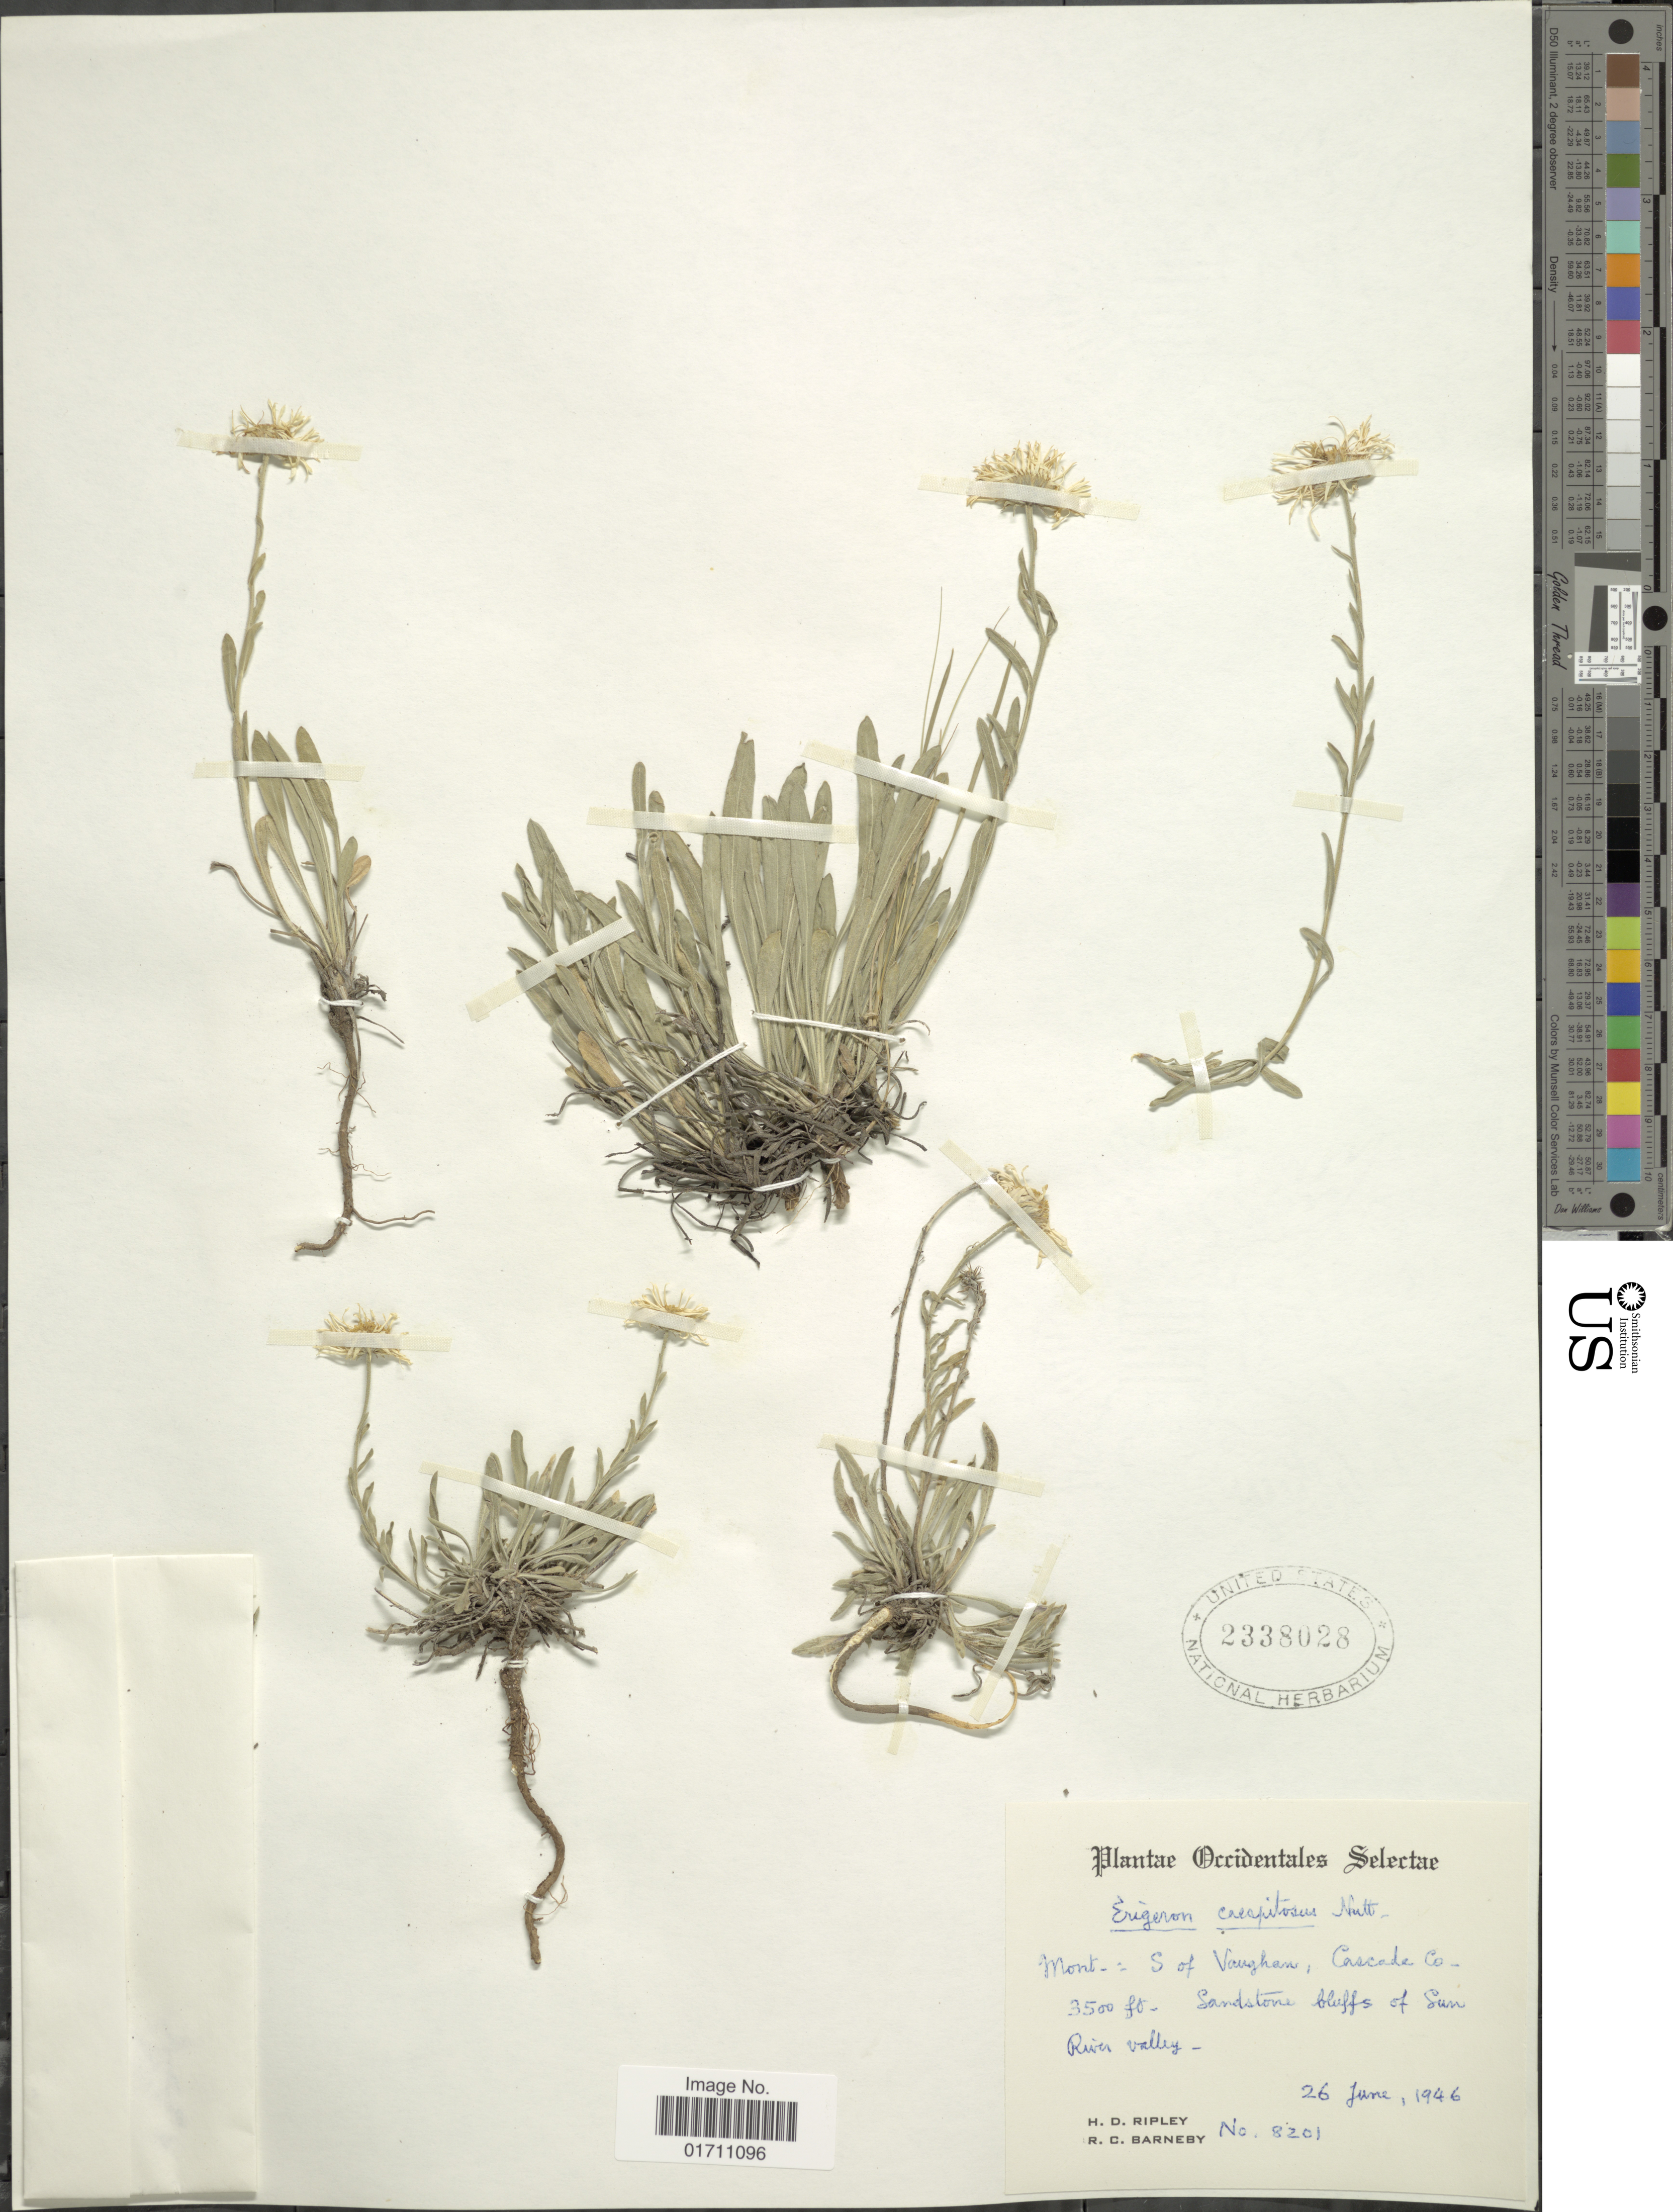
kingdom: Plantae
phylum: Tracheophyta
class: Magnoliopsida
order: Asterales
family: Asteraceae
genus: Erigeron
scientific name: Erigeron caespitosus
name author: Nutt.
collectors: H. Ripley & R. C. Barneby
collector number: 8201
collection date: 1946-06-26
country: United States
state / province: Montana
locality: Occidentales Selectae, Mont: S of Vaughan, Cascade Co, Sandstone bluffs of Sun River valley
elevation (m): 1067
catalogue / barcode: US 2338028